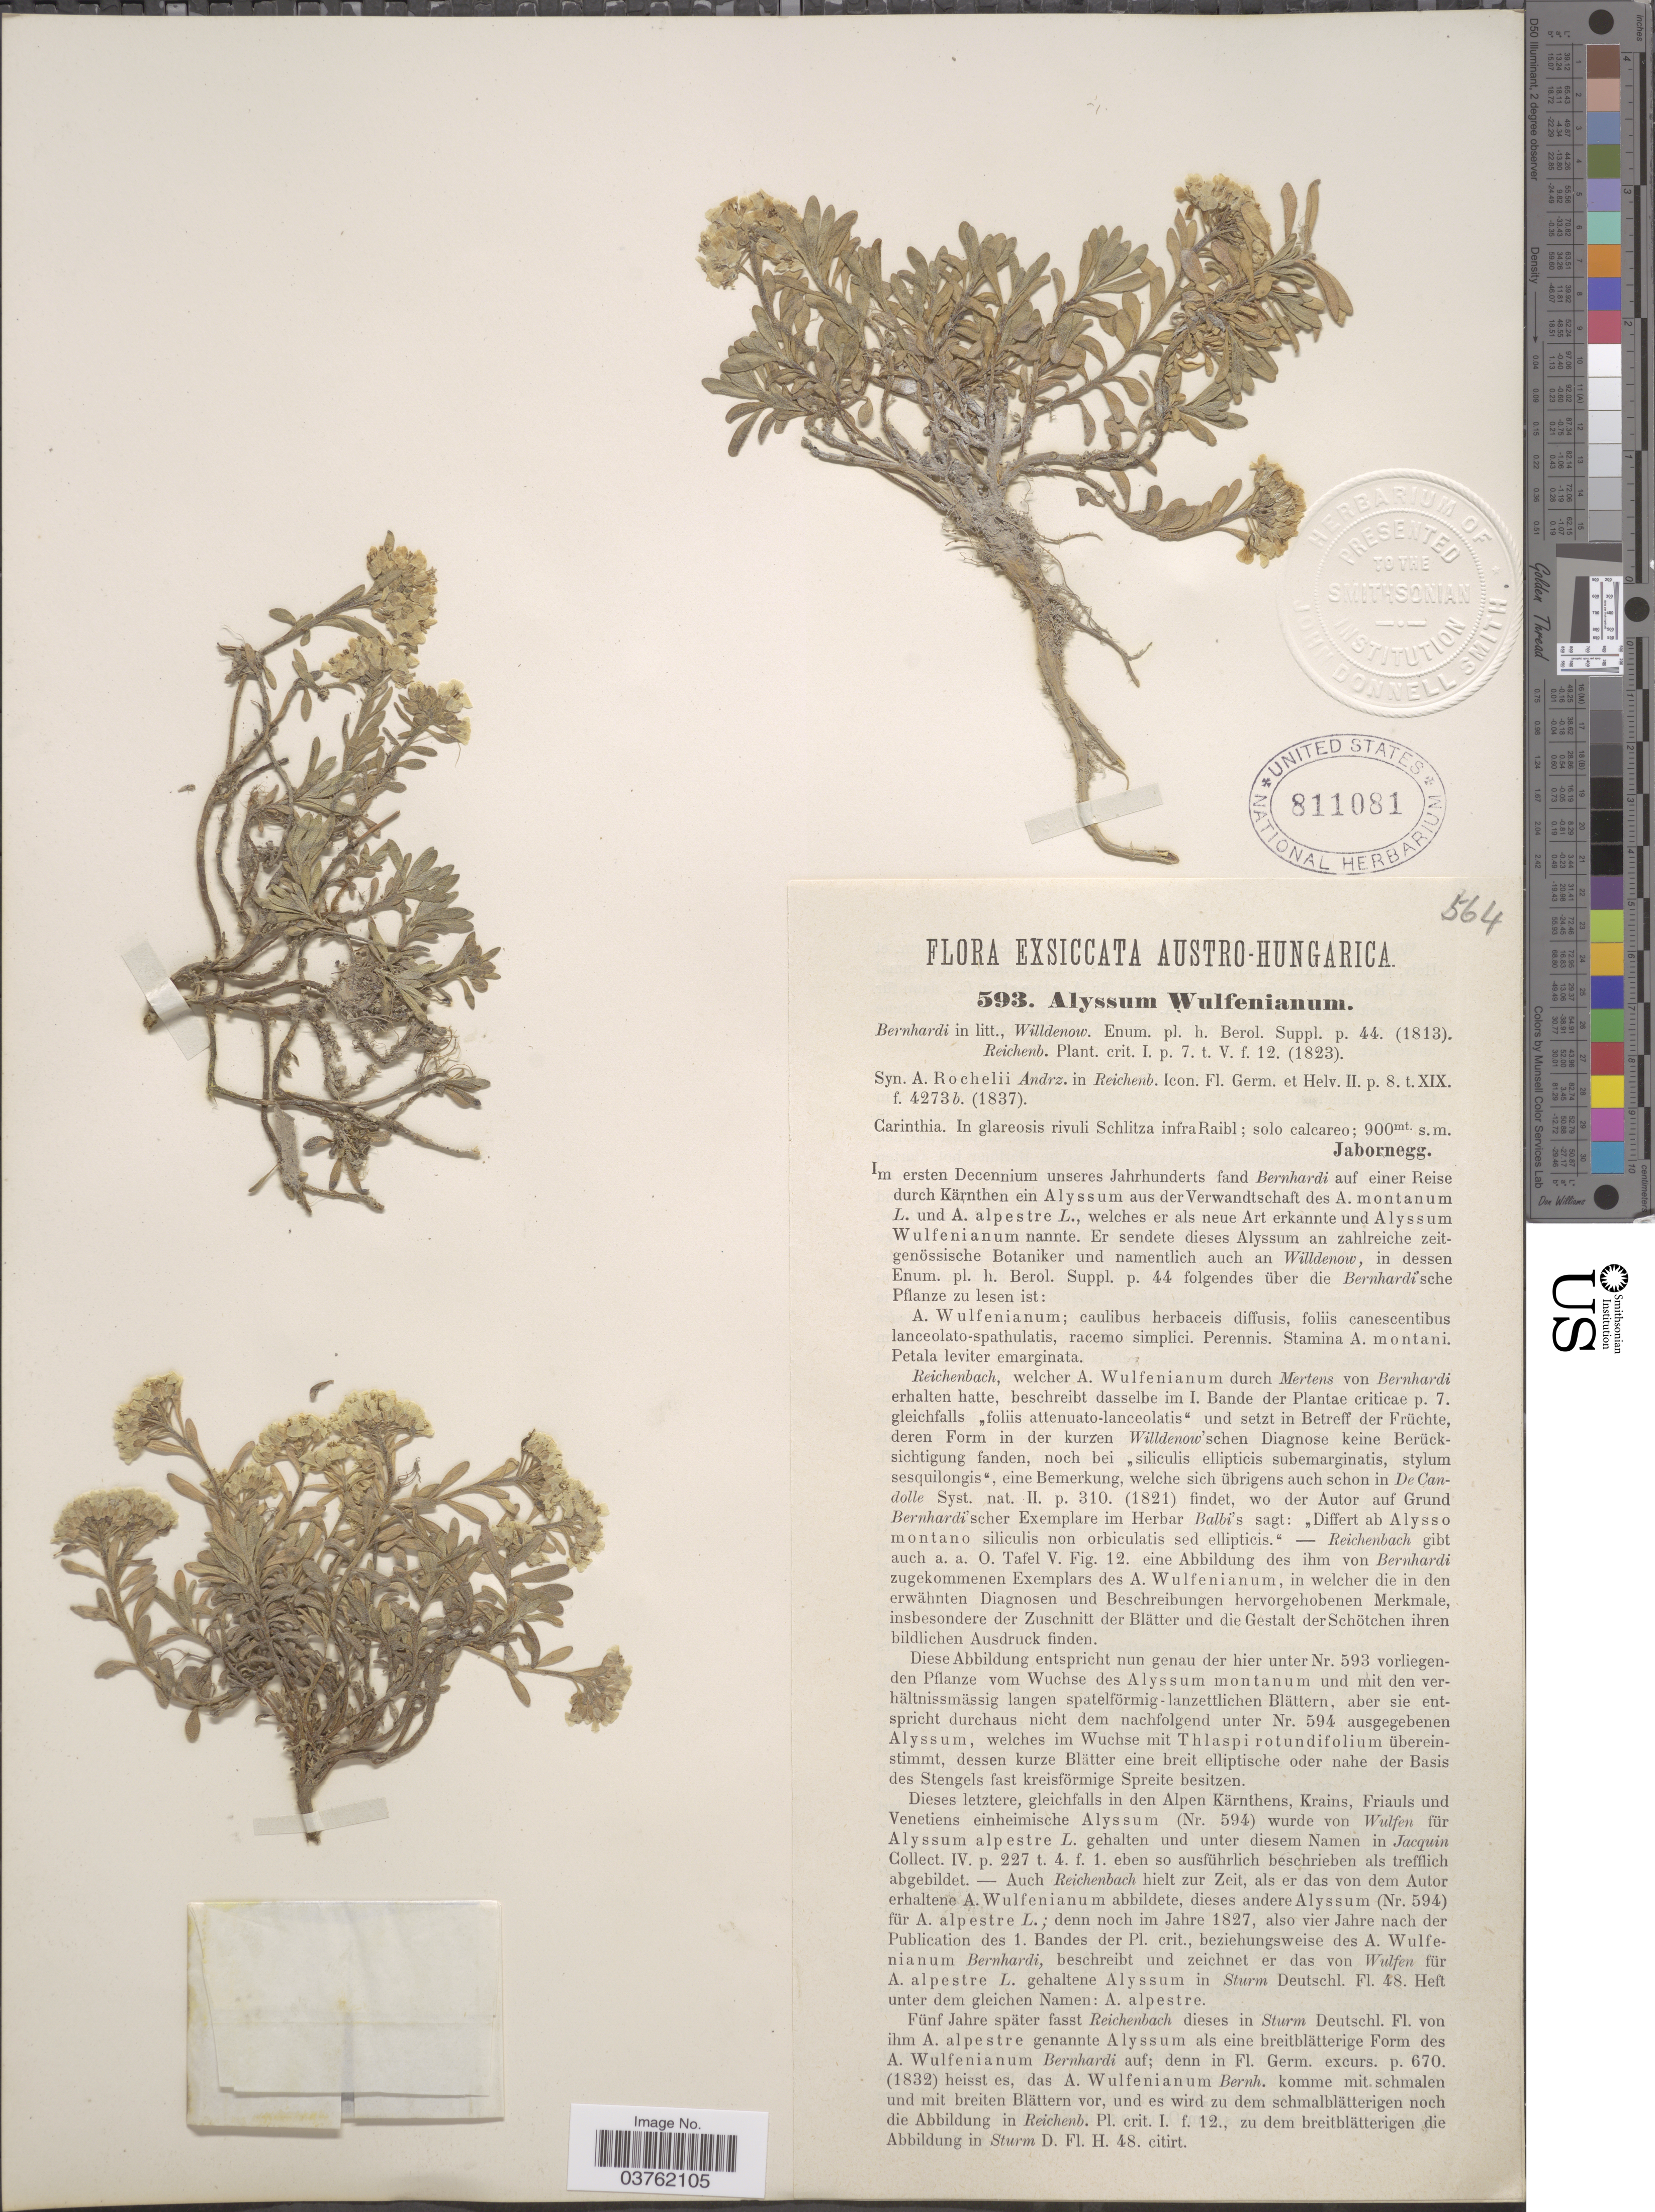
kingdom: Plantae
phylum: Tracheophyta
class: Magnoliopsida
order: Brassicales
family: Brassicaceae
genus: Alyssum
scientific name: Alyssum wulfenianum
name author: Willd.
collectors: Jabornegg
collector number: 593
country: Italy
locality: Austro-Hungarica. Carinthia. In glareosis rivuli Schlitza infra Raibl.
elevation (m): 900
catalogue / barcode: US 811081